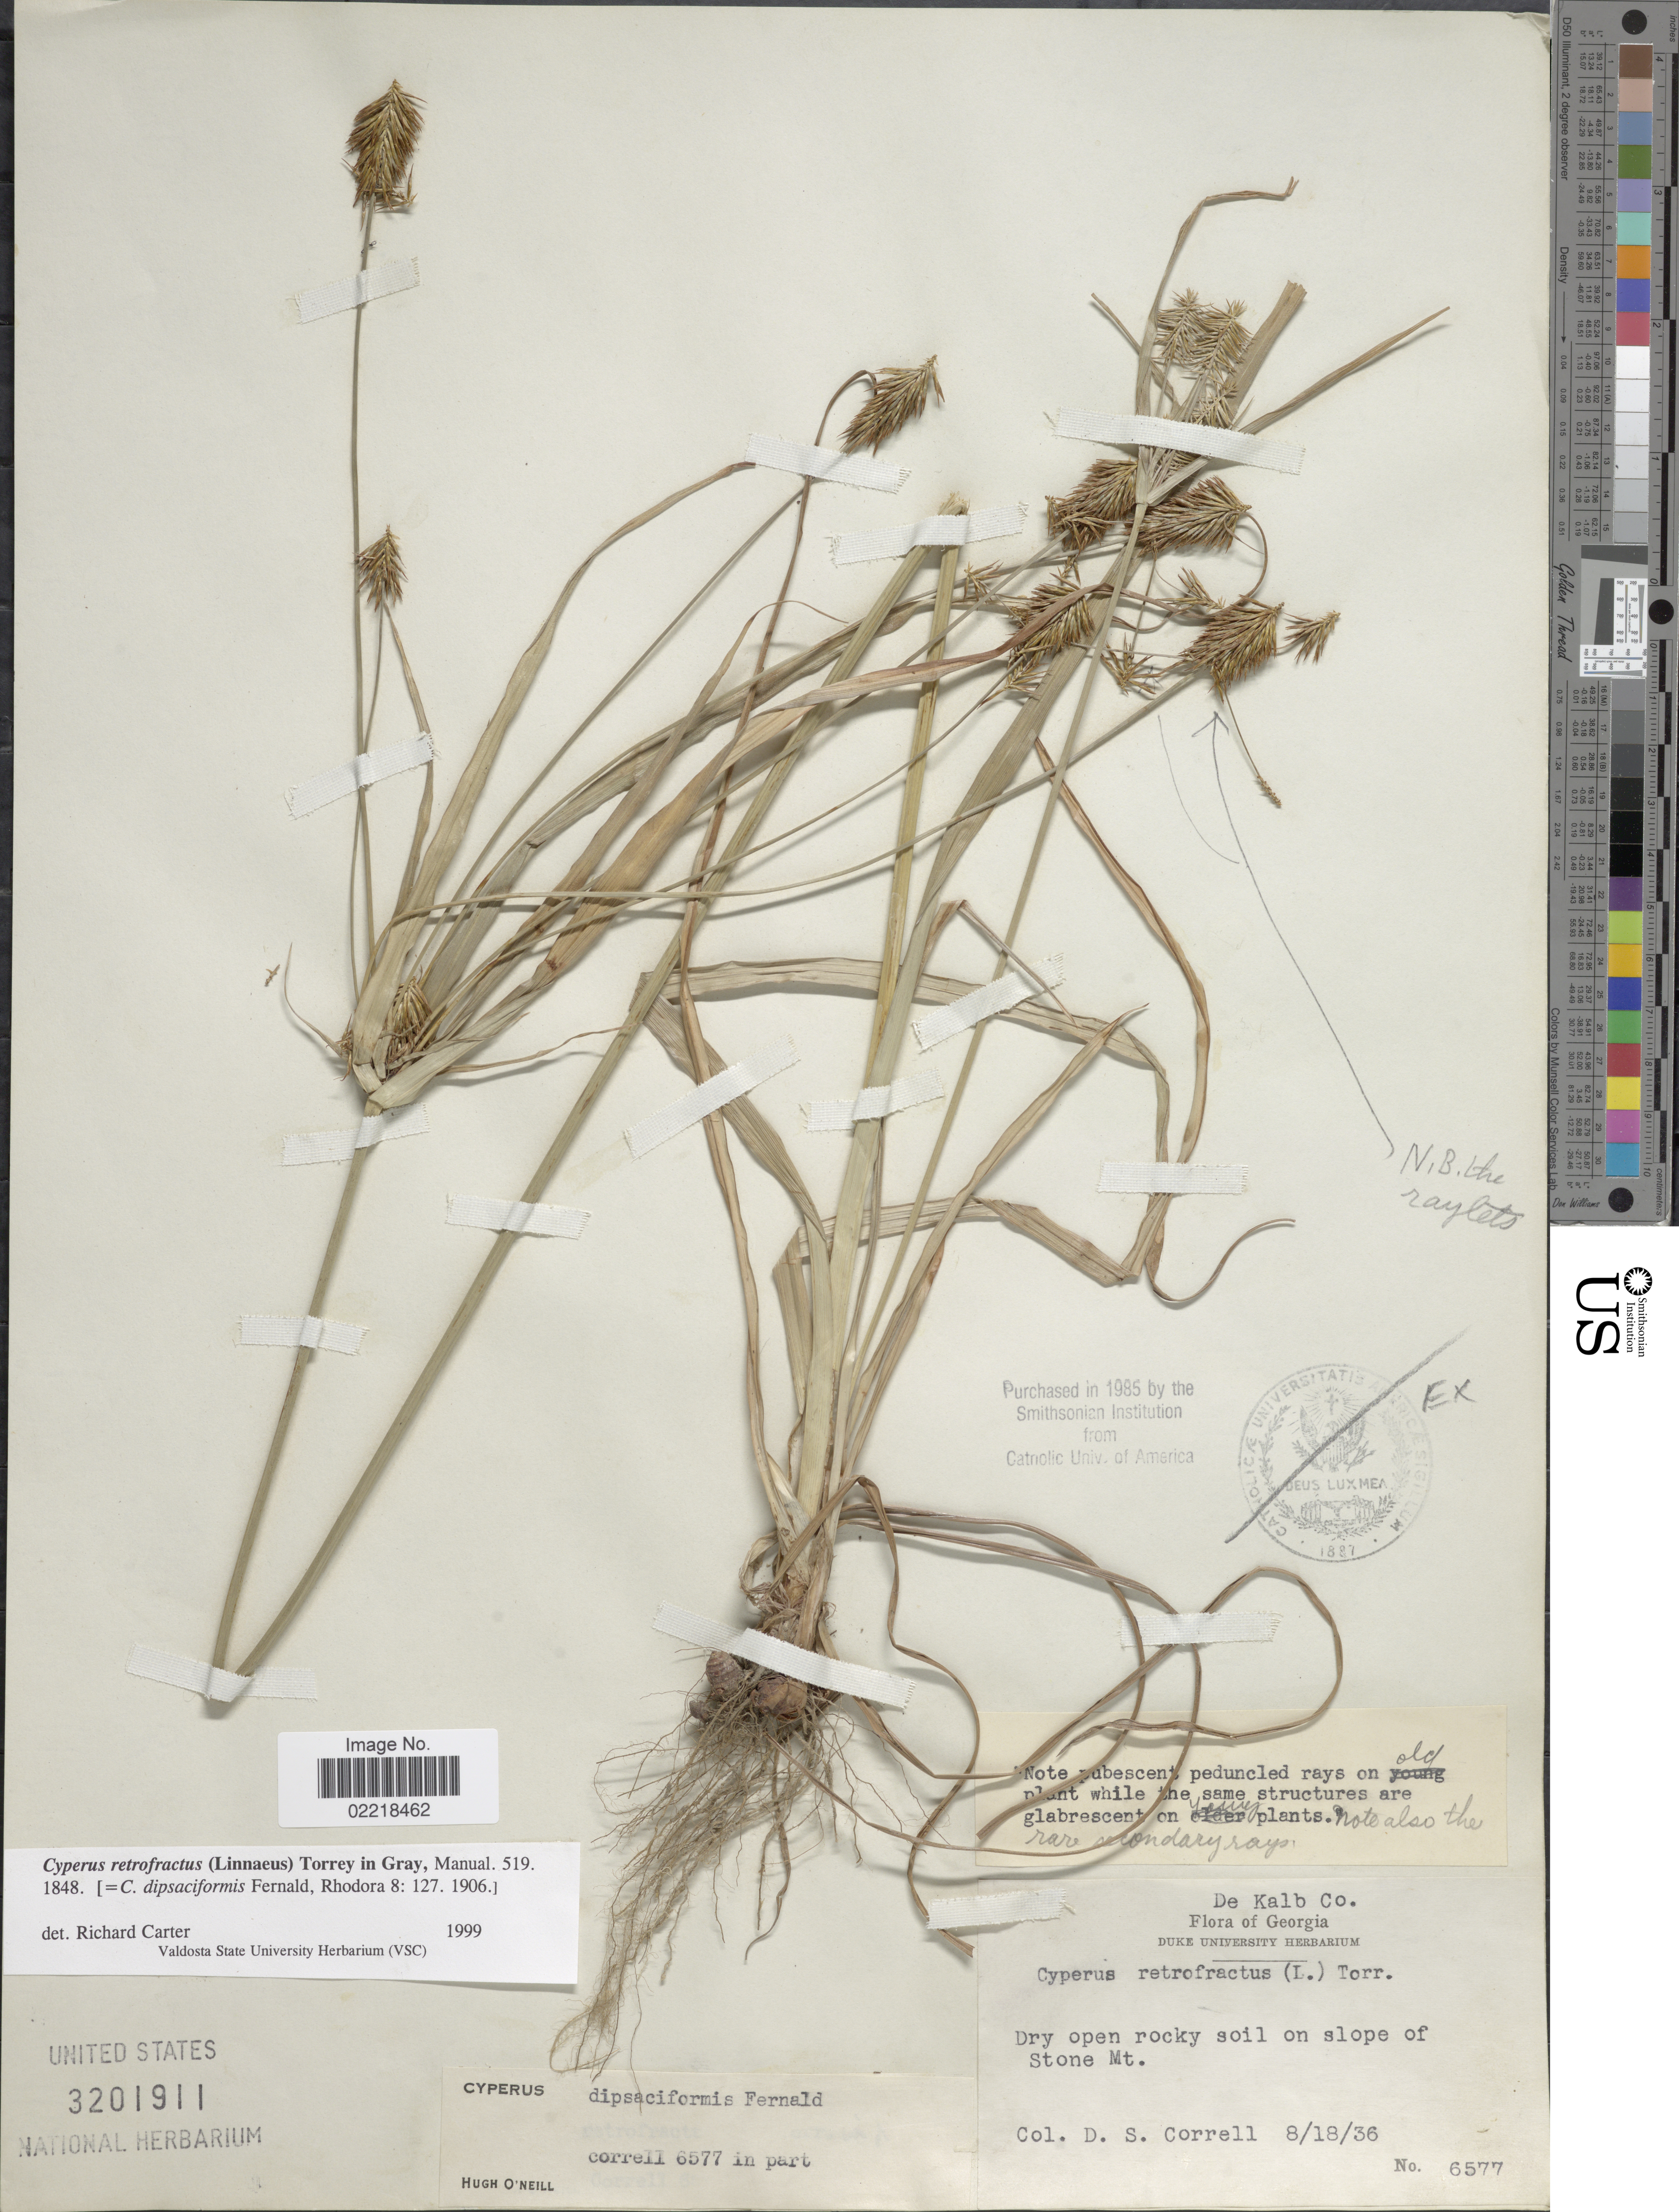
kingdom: Plantae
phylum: Tracheophyta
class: Liliopsida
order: Poales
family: Cyperaceae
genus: Cyperus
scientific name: Cyperus retrofractus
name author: (L.) Torr.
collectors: D. S. Correll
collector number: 6577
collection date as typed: Transcribed d/m/y: 18/8/36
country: United States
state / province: Georgia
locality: De Kalb Co., dry open rocky soil on slope of Stone Mt.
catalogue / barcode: US 3201911